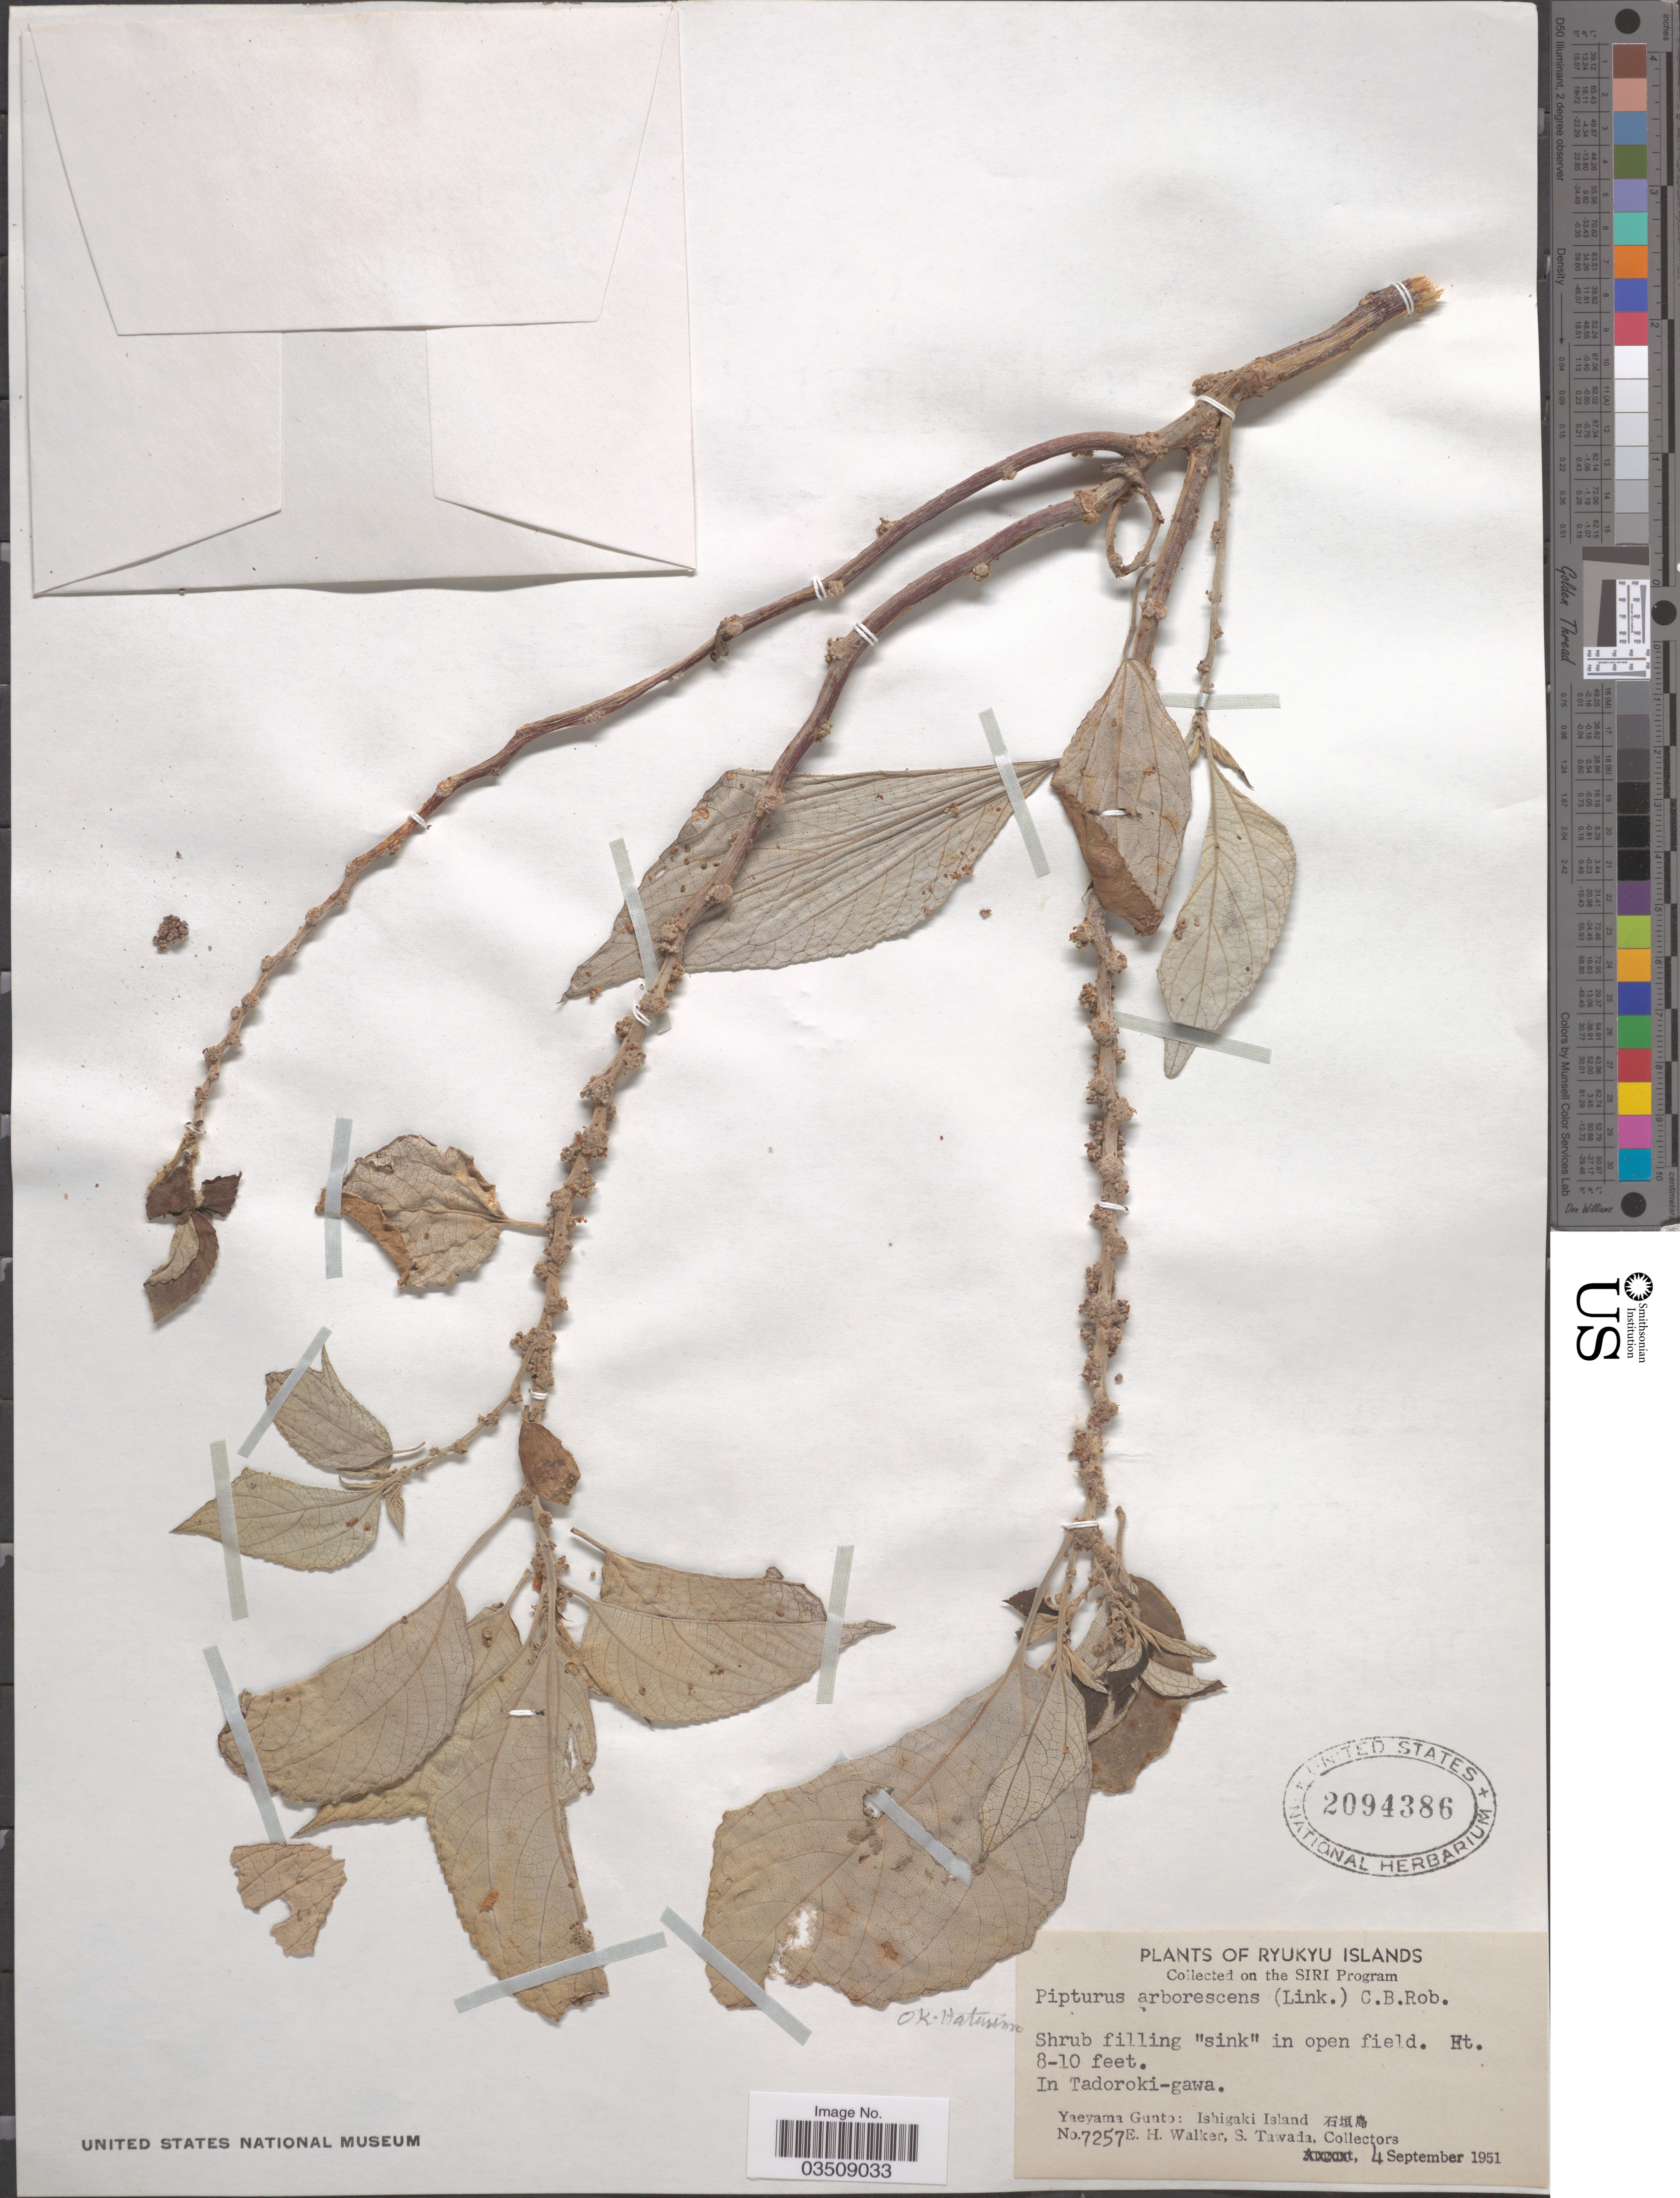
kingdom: Plantae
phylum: Tracheophyta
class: Magnoliopsida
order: Rosales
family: Urticaceae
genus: Pipturus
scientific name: Pipturus arborescens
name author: (Link) C.B. Rob.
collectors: E. H. Walker & S. Tawada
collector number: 7257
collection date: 1951-09-04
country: Japan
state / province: Okinawa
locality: Ryukyu Islands. In Tadoroki-gawa. Yaeyama Gunto: Ishigaki Island [Foreign script]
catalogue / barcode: US 2094386